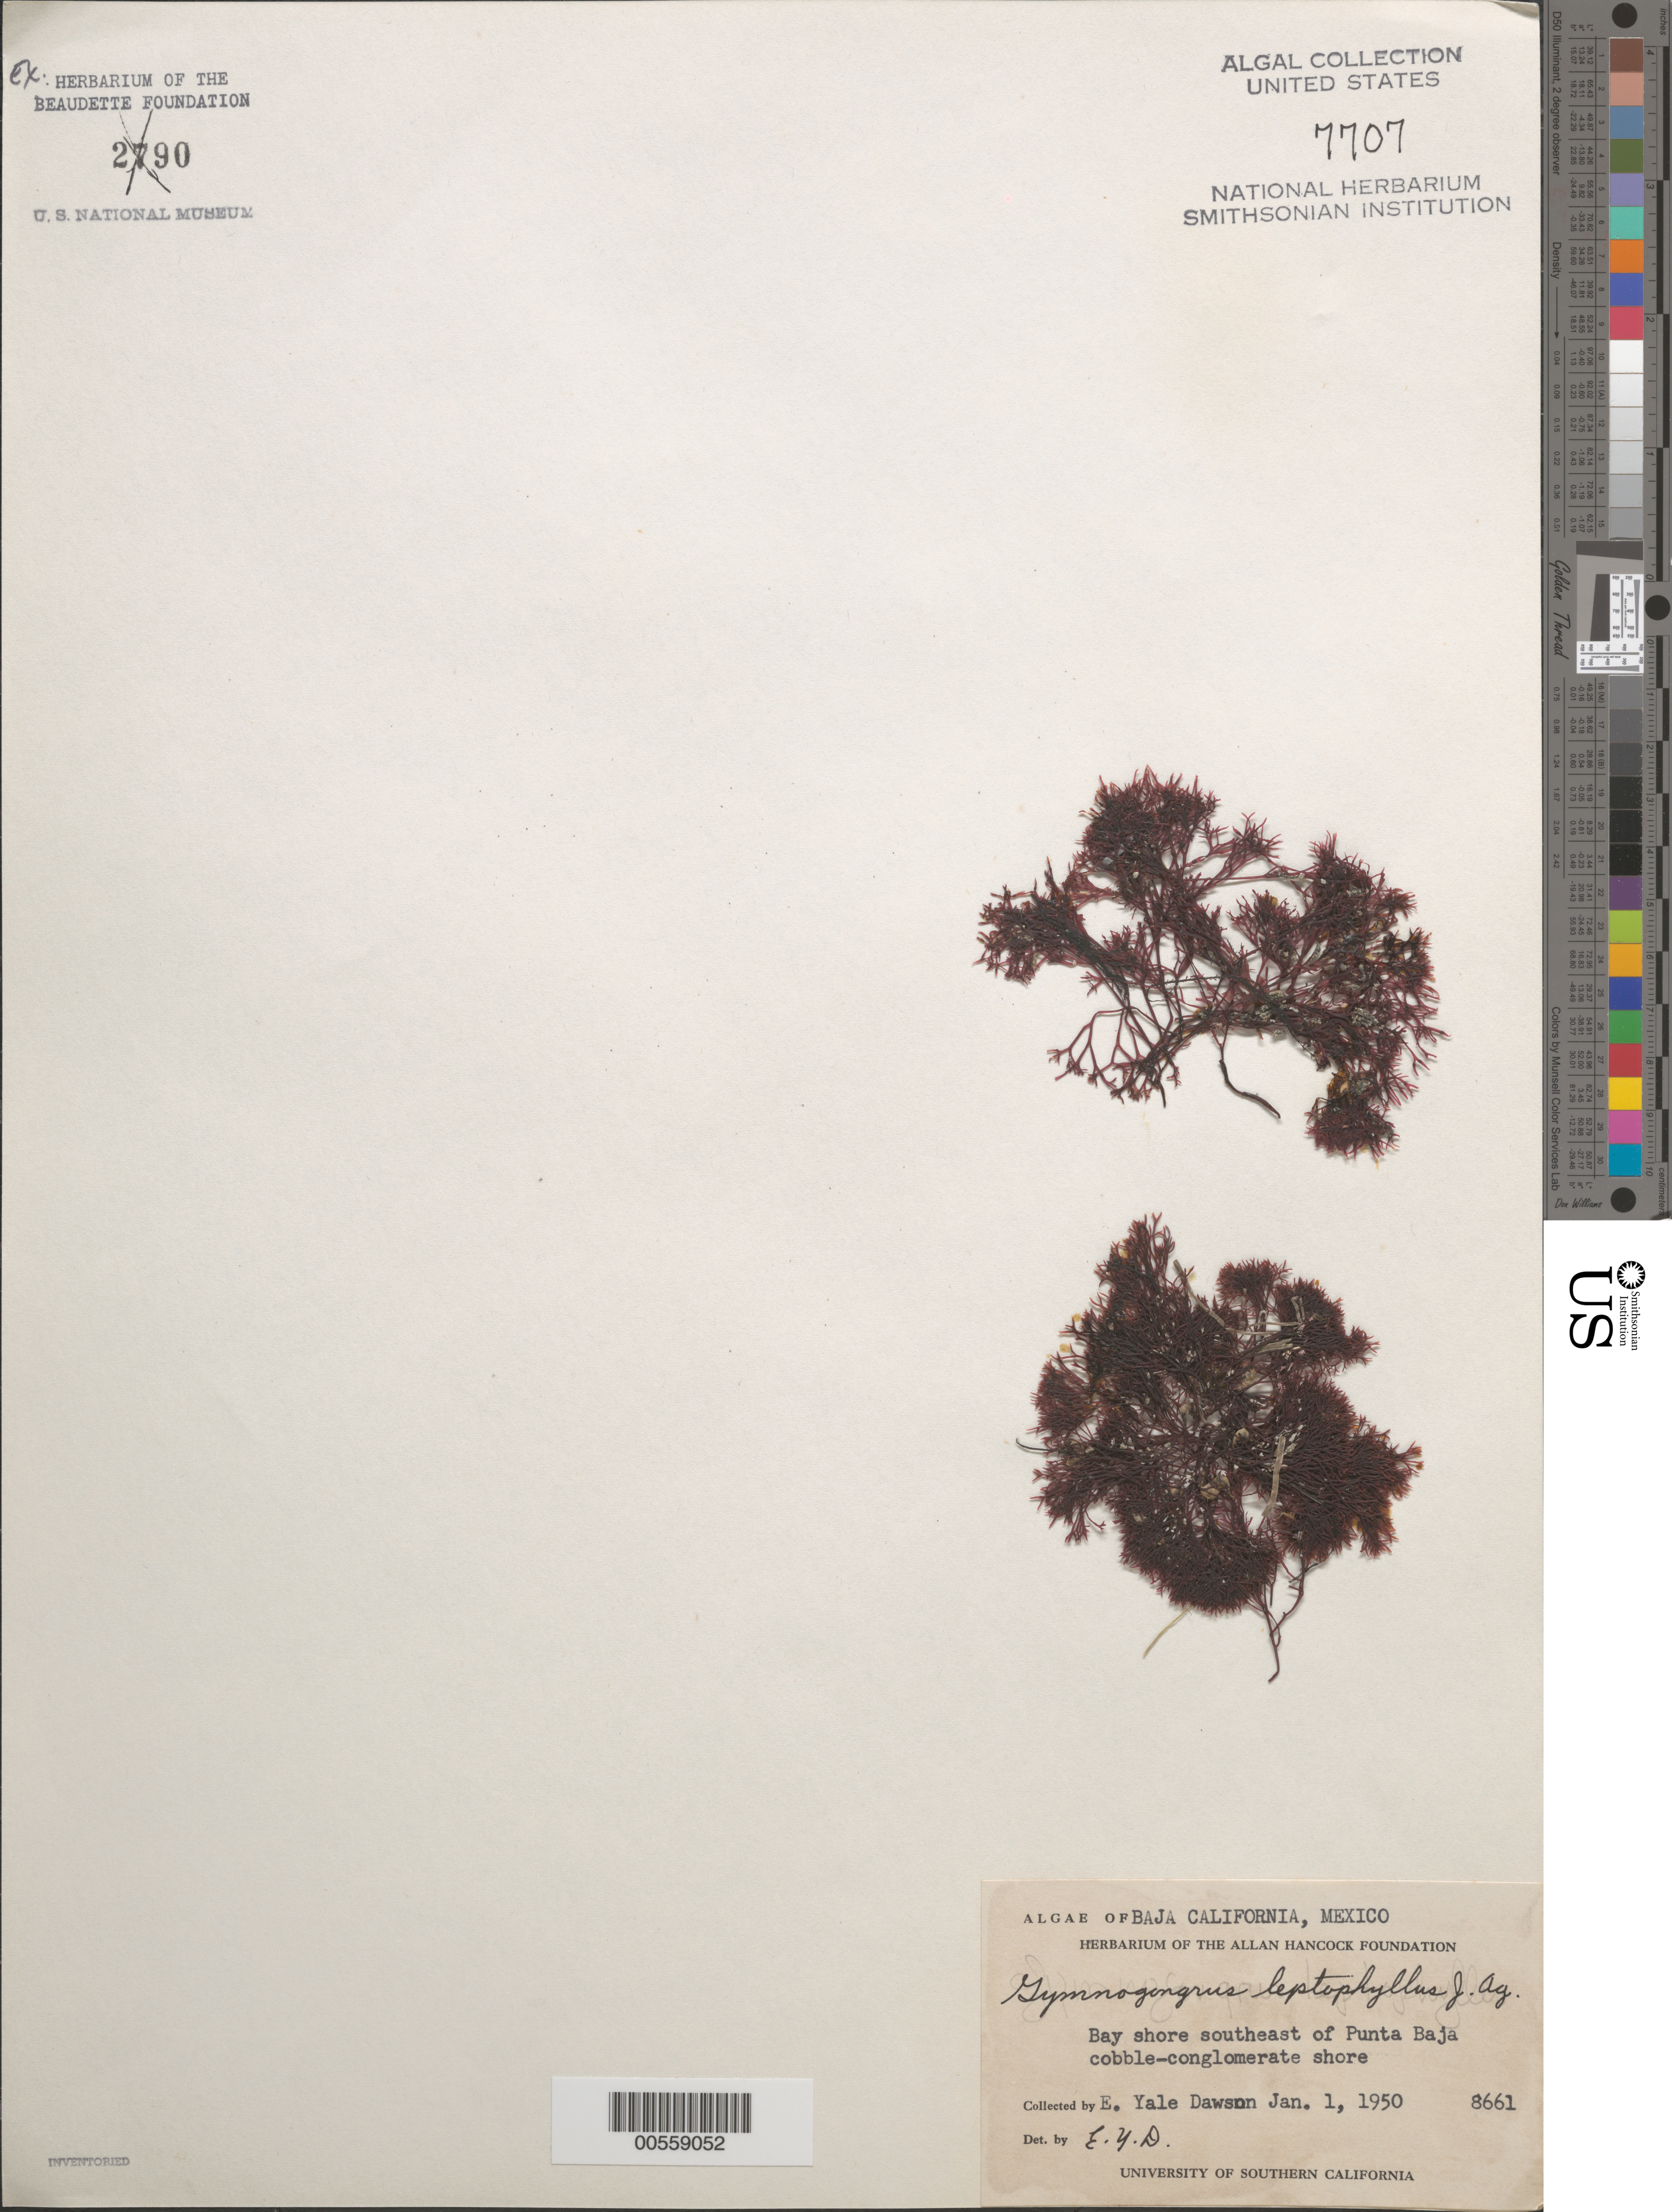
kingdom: Plantae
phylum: Rhodophyta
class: Florideophyceae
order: Gigartinales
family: Phyllophoraceae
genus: Besa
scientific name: Besa leptophylla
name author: (J. Agardh) M.S.Calderon & K.A. Miller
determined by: Algae name updating Project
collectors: E. Y. Dawson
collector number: EYD 8661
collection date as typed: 01 Jan 1950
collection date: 1950-01-01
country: Mexico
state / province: Baja California Norte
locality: Bay shore southeast of Punta Baja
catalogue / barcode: US 7707